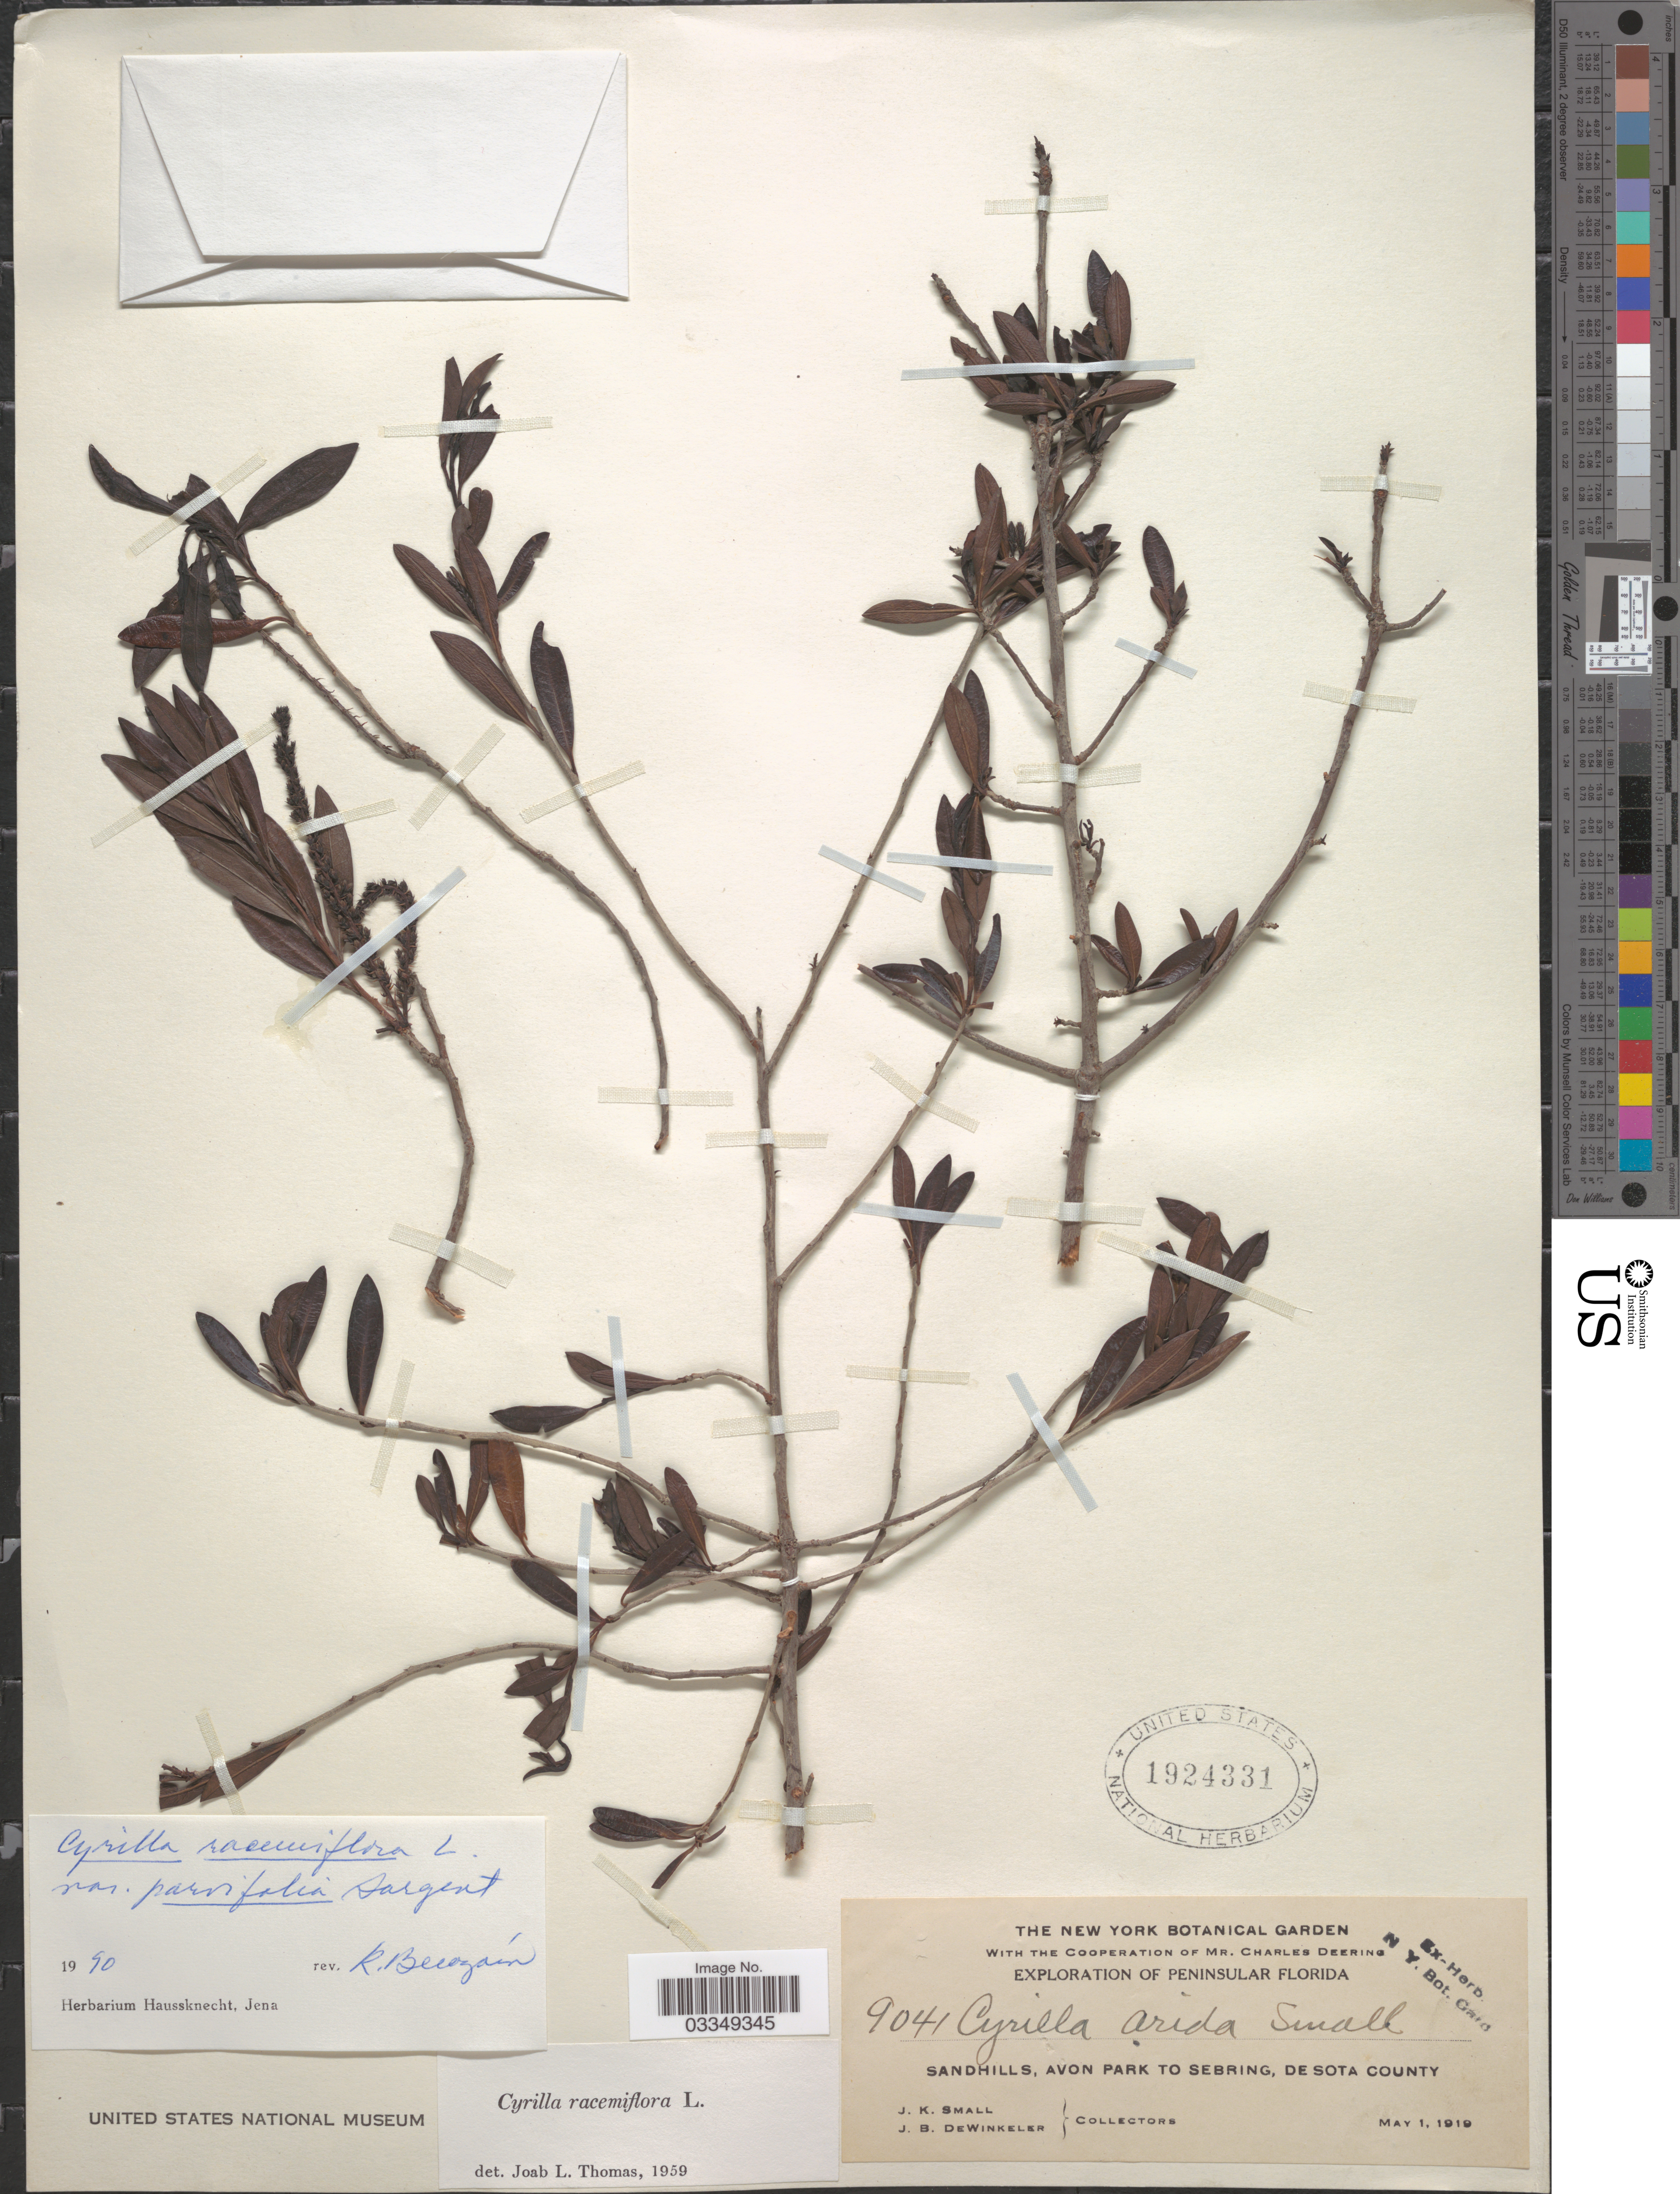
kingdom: Plantae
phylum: Tracheophyta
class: Magnoliopsida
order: Ericales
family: Cyrillaceae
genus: Cyrilla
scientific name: Cyrilla racemiflora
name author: L.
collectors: J. K. Small & J. B. Dewinkeler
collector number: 9041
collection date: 1919-05-01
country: United States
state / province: Florida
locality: Peninsular Florida. Sandhills, Avon Park to Sebring, De Sota County.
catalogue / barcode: US 1924331